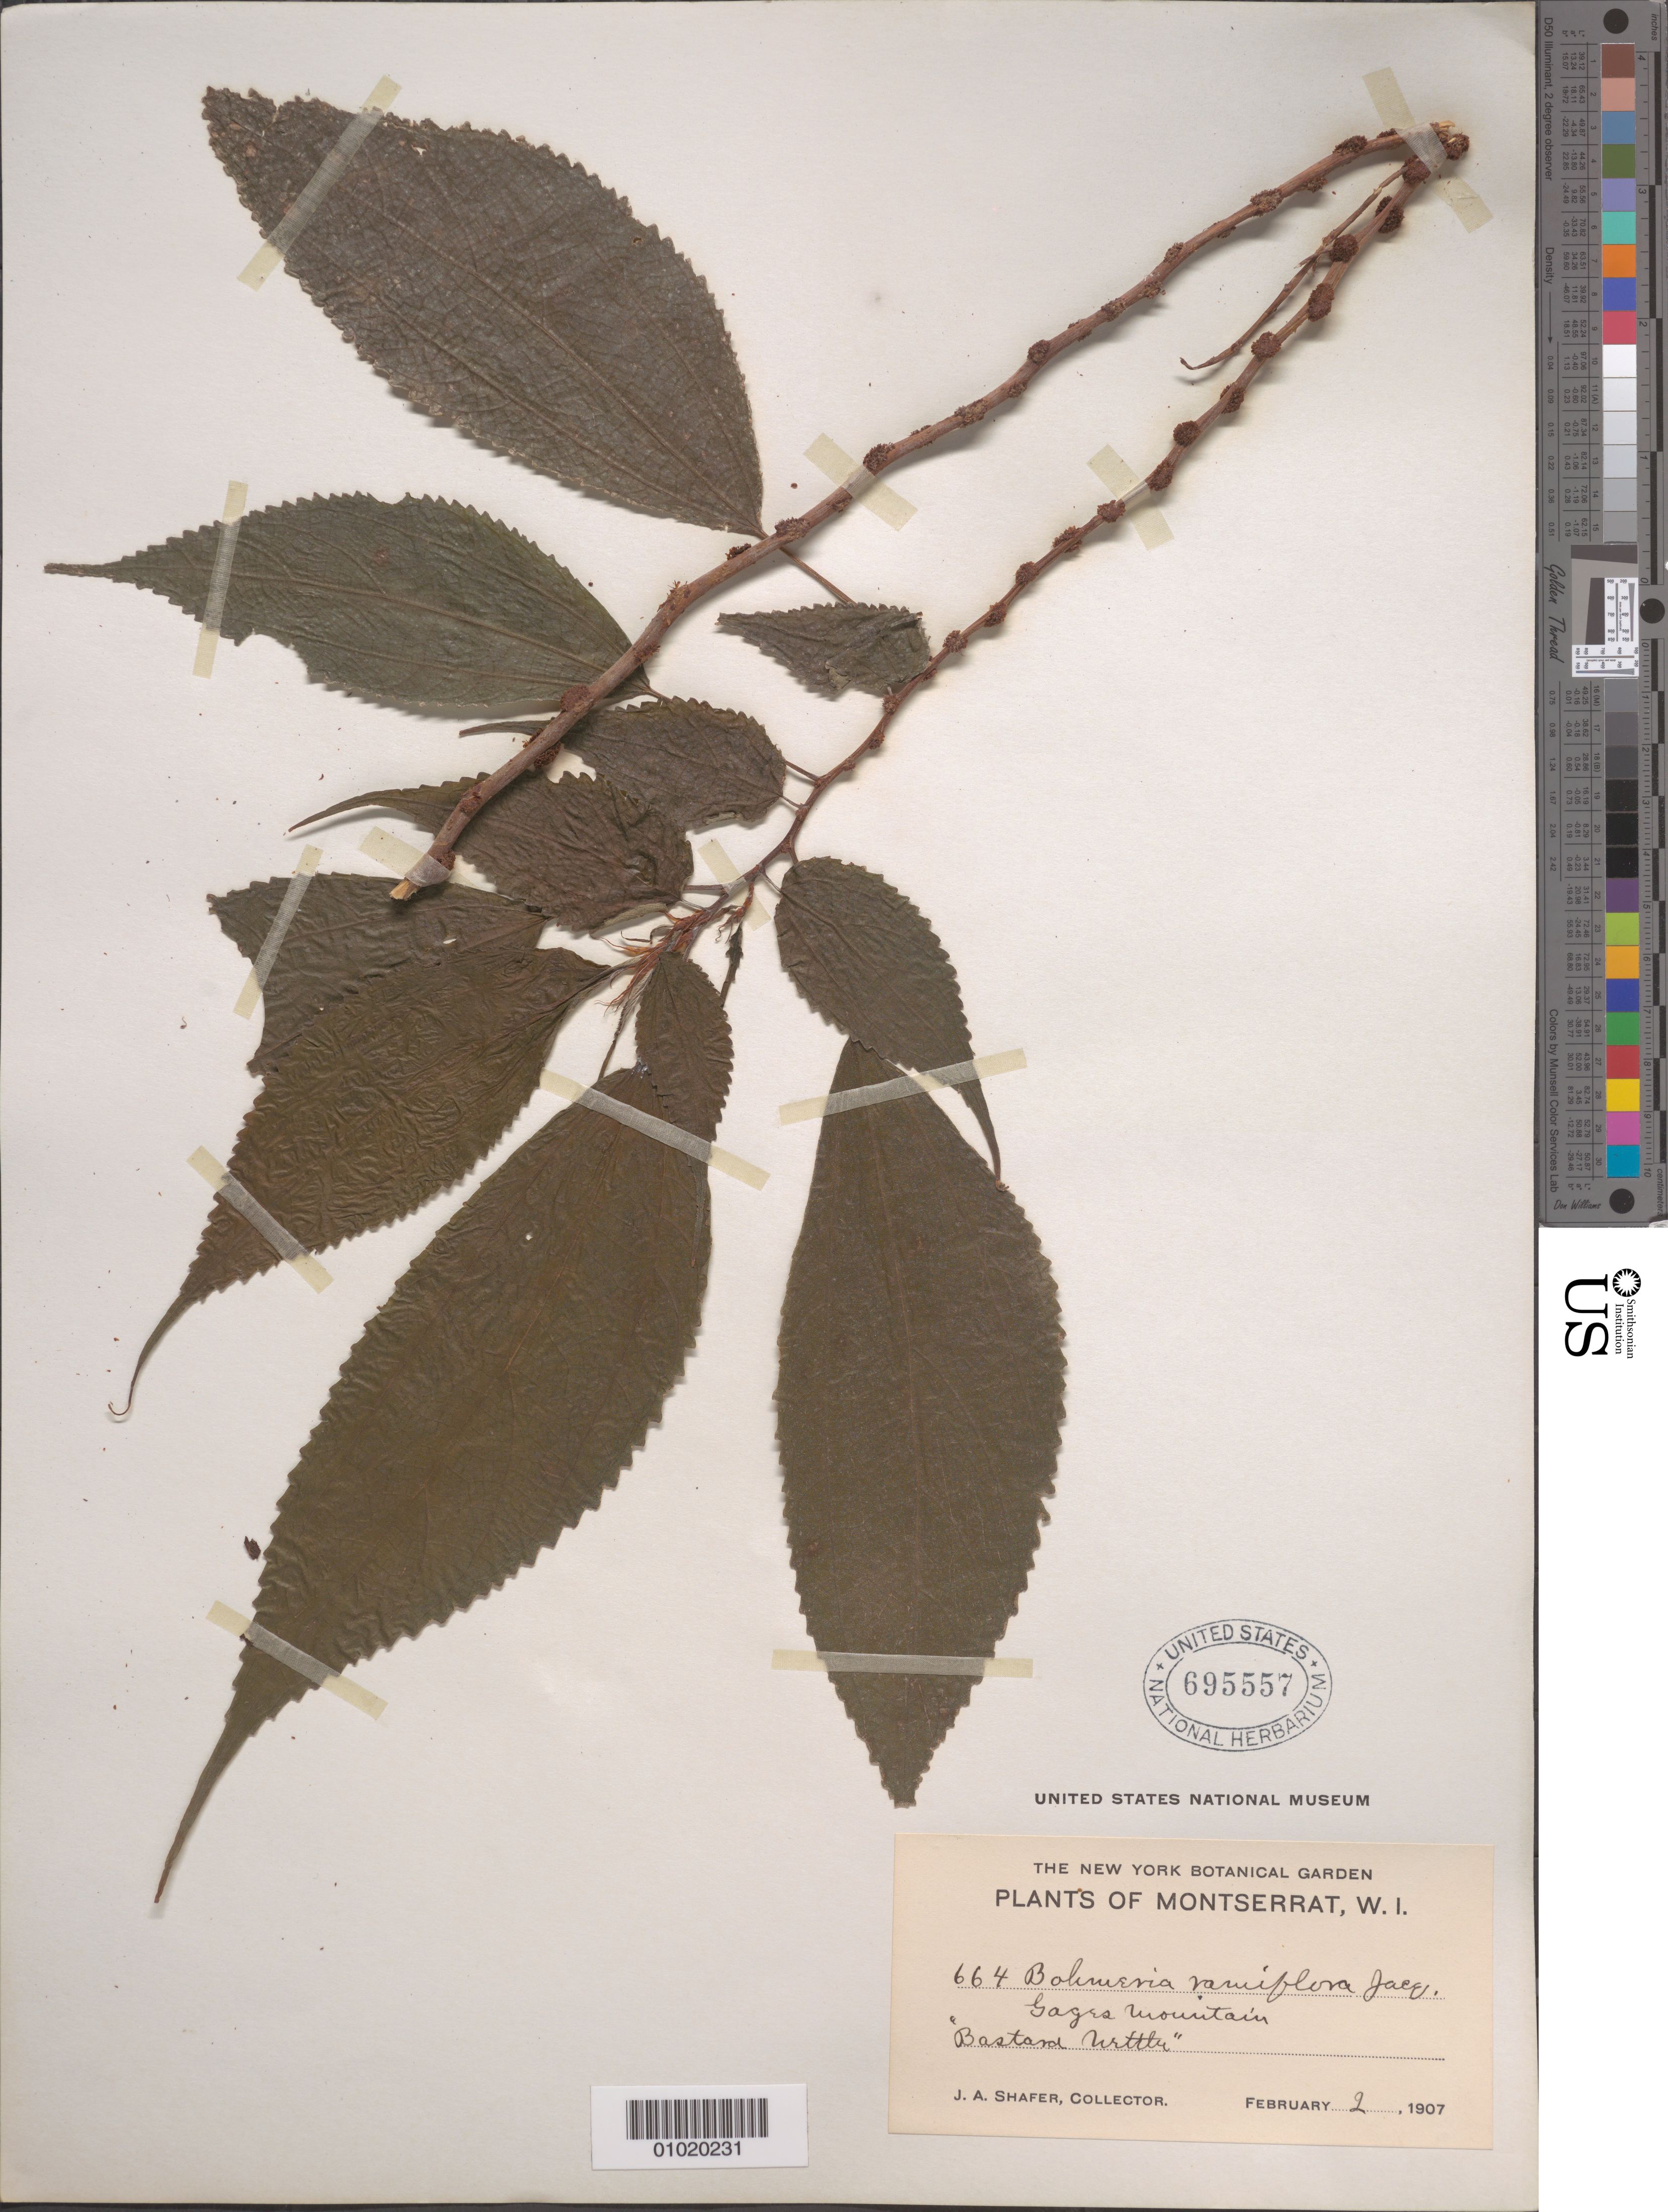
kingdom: Plantae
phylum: Tracheophyta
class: Magnoliopsida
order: Rosales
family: Urticaceae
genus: Boehmeria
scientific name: Boehmeria ramiflora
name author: Jacq.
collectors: J. A. Shafer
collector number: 664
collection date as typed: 02 Feb 1907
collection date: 1907-02-02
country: Montserrat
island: Montserrat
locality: Sagra Mountain.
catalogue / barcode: US 695557